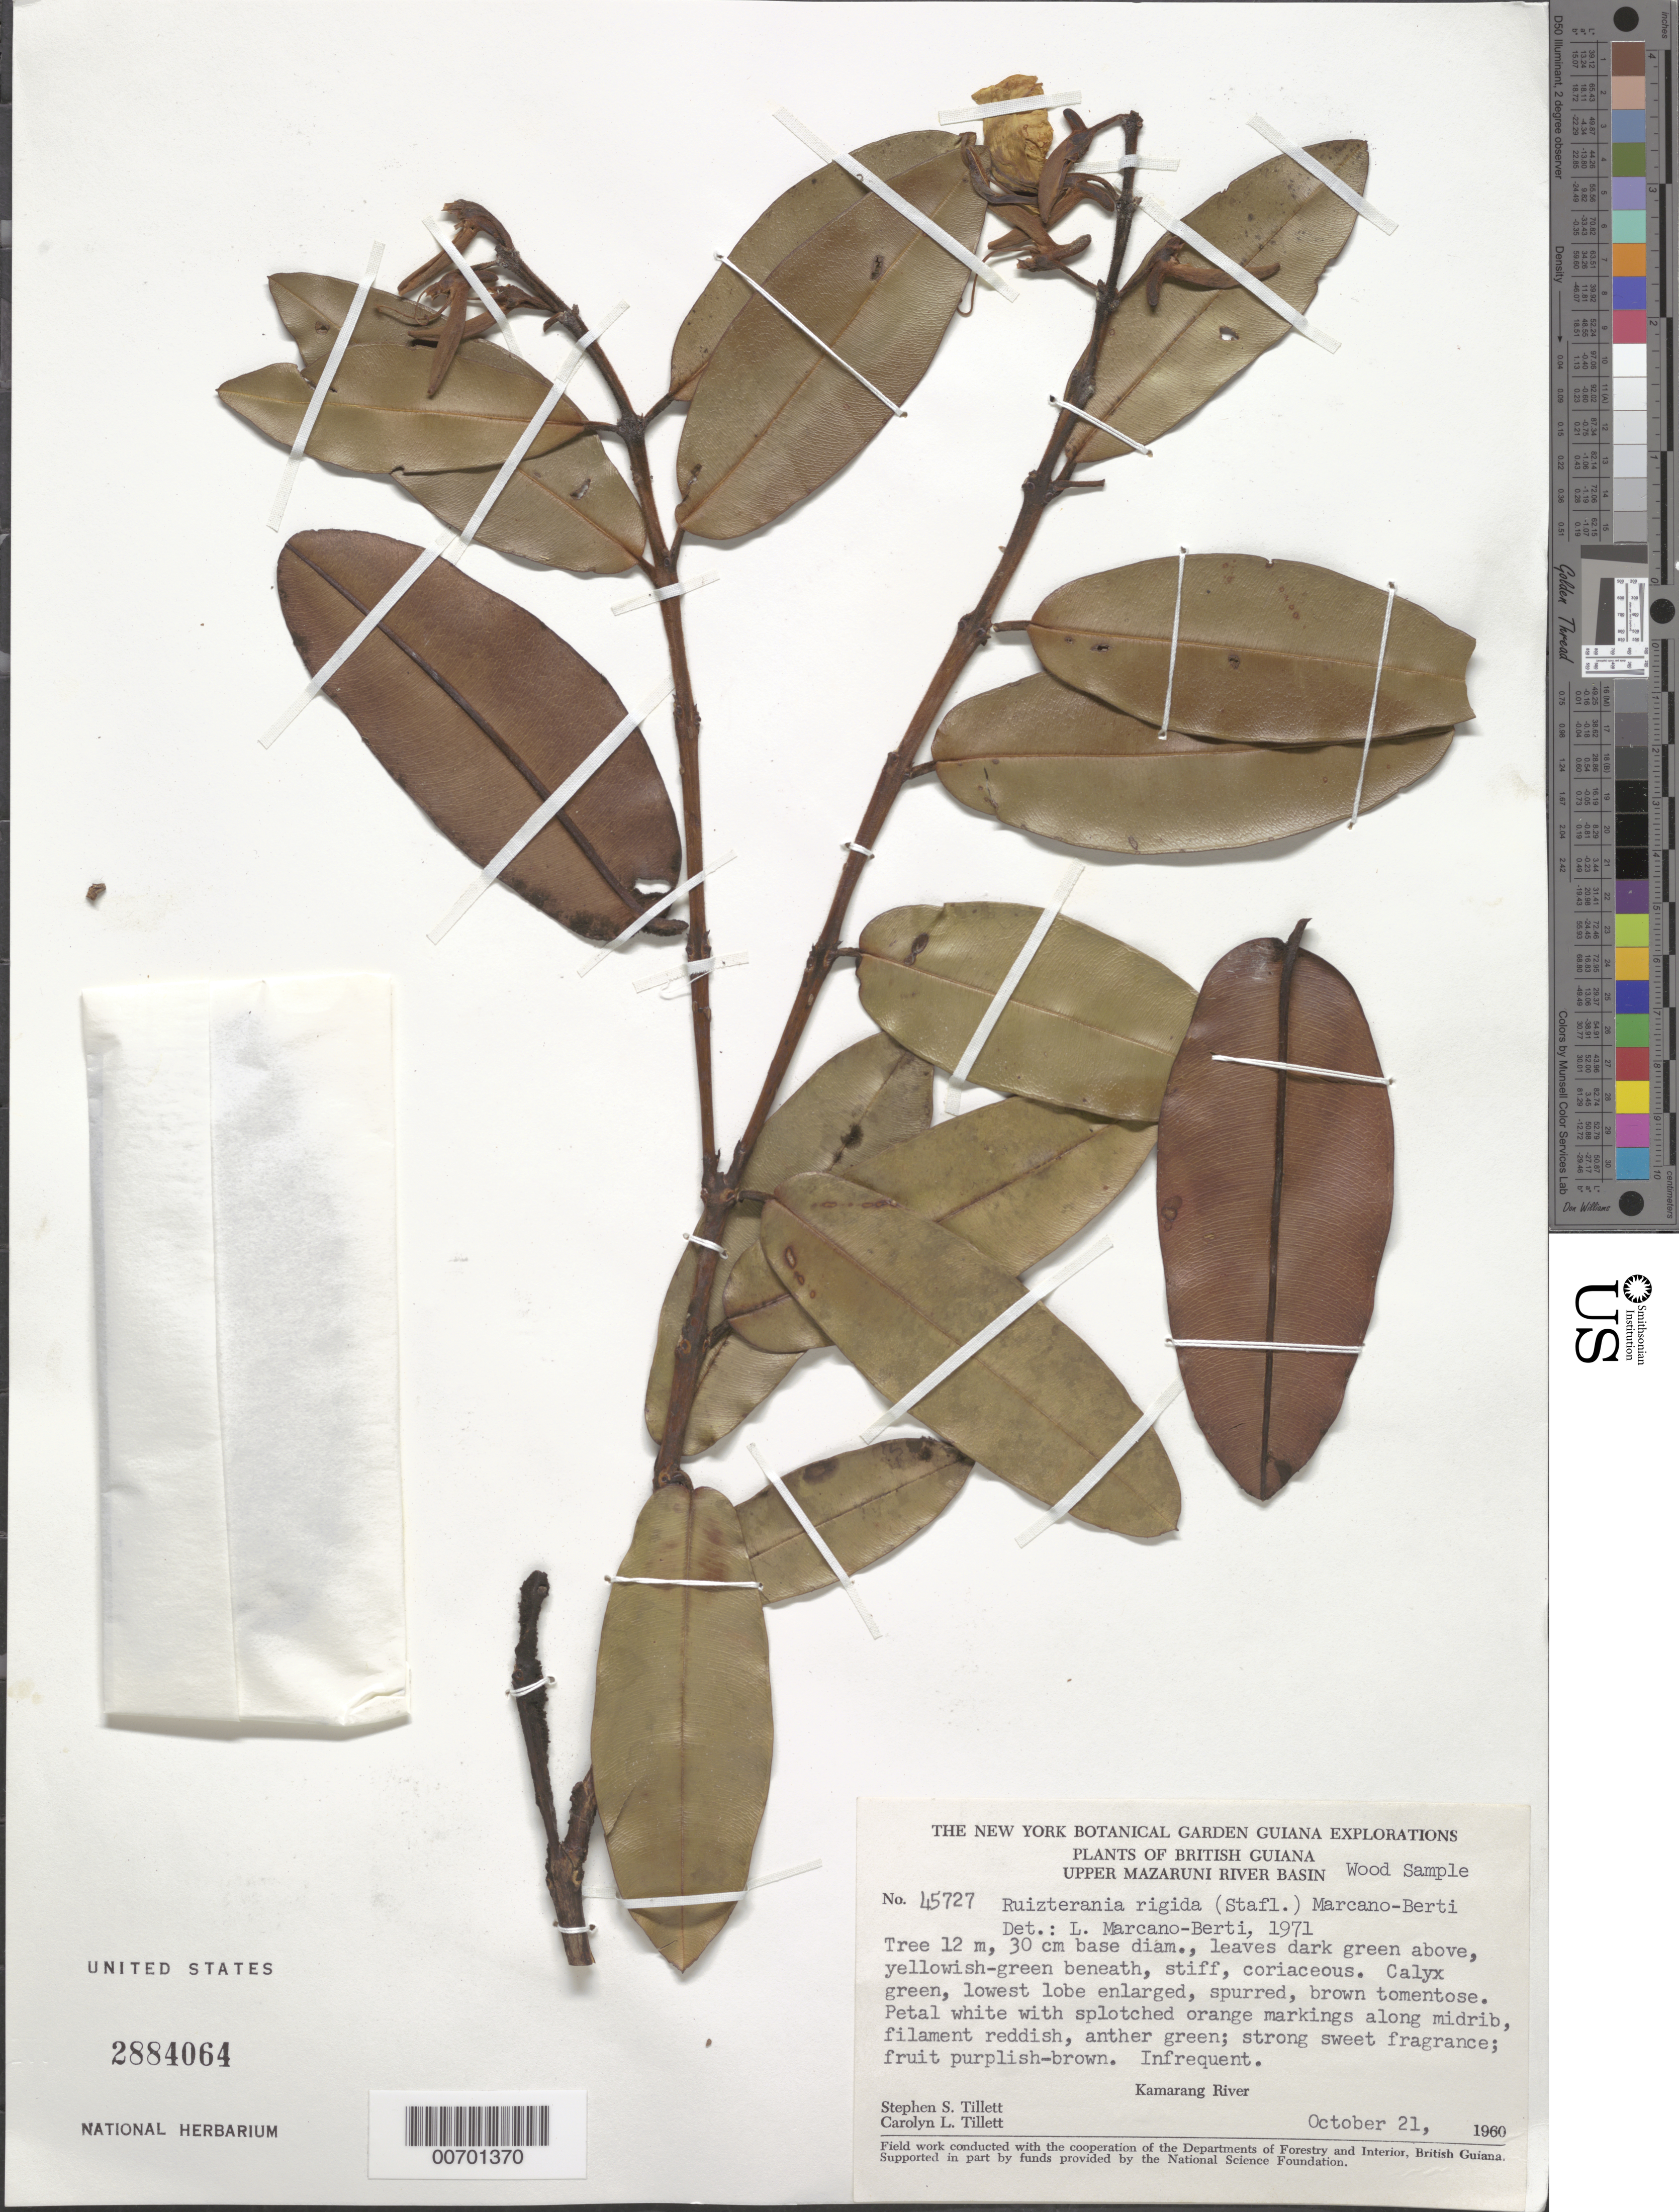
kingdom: Plantae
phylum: Tracheophyta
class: Magnoliopsida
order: Myrtales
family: Vochysiaceae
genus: Ruizterania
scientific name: Ruizterania rigida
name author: (Stafleu) Marc.-Berti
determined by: Marcano-Berti, L.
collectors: S. S. Tillett, C. L. Tillett & R. Boyan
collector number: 45727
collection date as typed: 21-Oct-60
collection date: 1960-10-21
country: Guyana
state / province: Cuyuni-Mazaruni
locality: Upper Mazaruni River Basin, mouth of Utschi River, Kamarang River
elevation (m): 549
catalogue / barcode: US 2884064